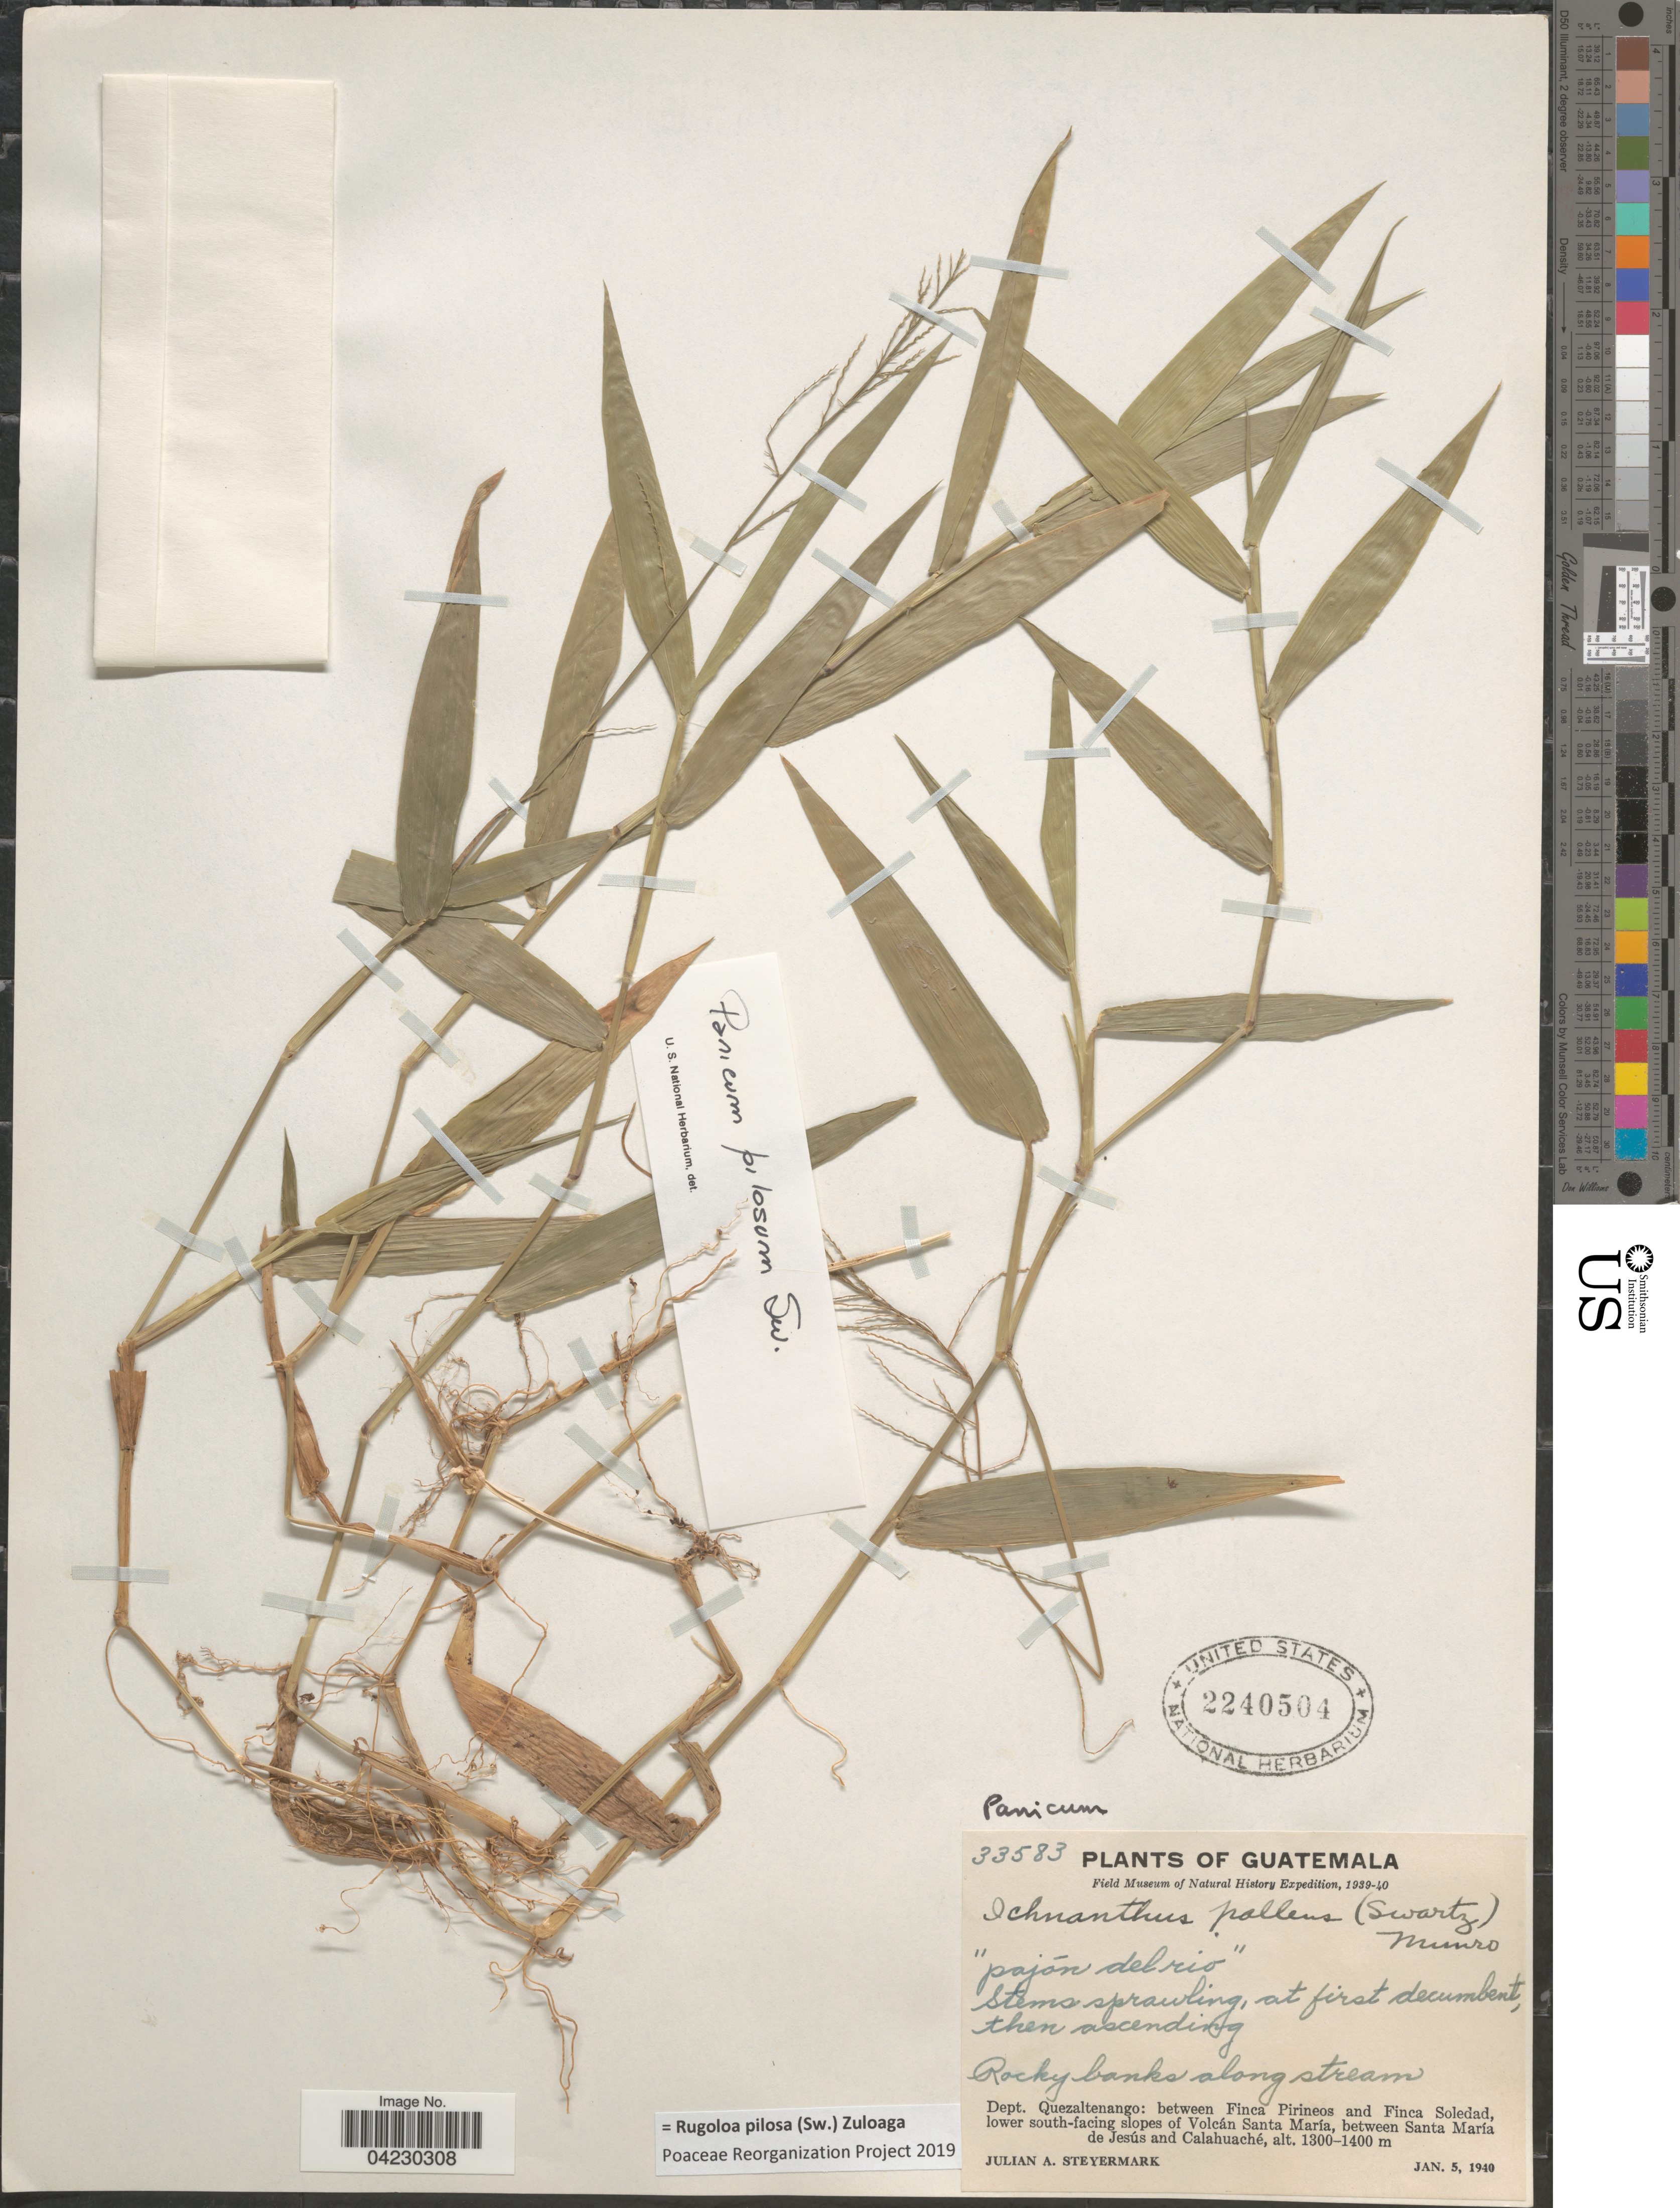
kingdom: Plantae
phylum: Tracheophyta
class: Liliopsida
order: Poales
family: Poaceae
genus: Rugoloa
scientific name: Rugoloa pilosa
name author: (Sw.) Zuloaga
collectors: J. Steyermark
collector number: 33583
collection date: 1940-01-05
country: Guatemala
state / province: Quetzaltenango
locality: Field Museum of Natural History Expedition, 1939-40. Rocky banks along stream. Dept. Quezaltenango: between Finca Pirineos and Finca Soledad, lower south-facing slopes of Volcán Santa María, between Santa María de Jesús and Calahuaché.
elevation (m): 1300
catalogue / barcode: US 2240504